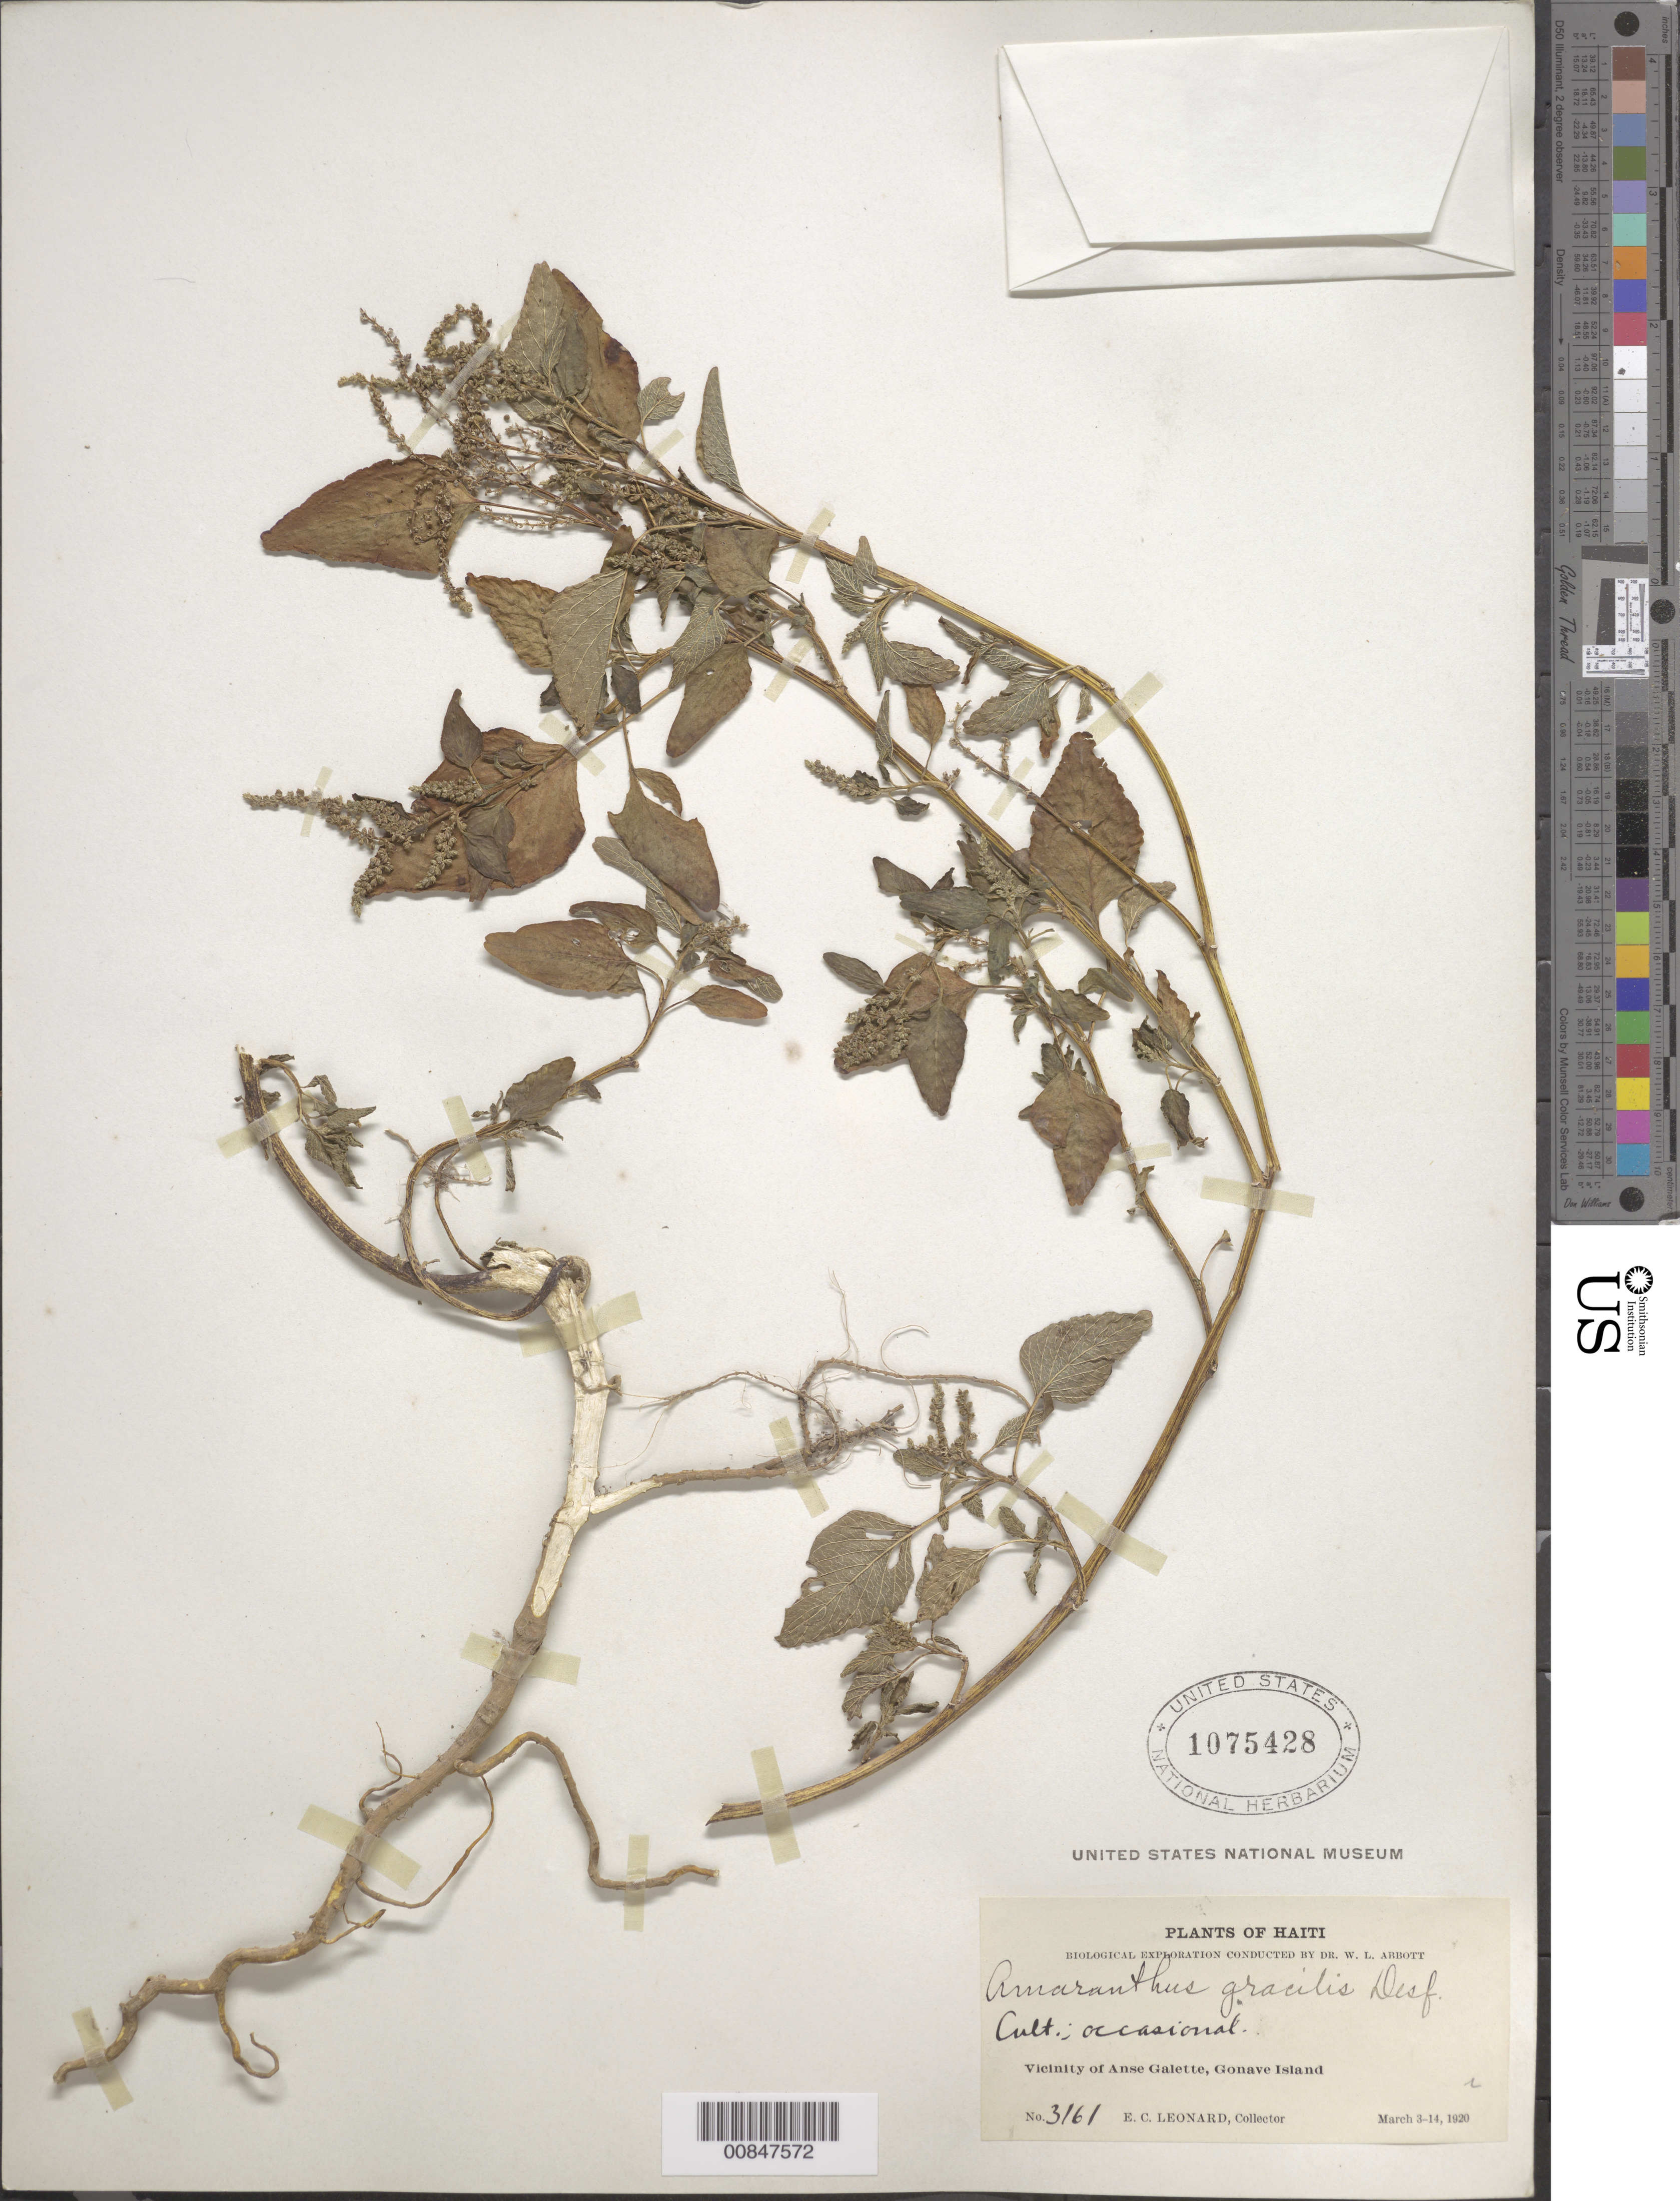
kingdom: Plantae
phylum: Tracheophyta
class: Magnoliopsida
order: Caryophyllales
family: Amaranthaceae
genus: Amaranthus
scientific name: Amaranthus viridis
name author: L.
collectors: E. C. Leonard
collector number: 3161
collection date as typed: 03 Mar 1920 to 14 Mar 1920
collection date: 1920-03-03/1920-03-14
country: Haiti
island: Gonave I.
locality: Vicinity of Anse Galette, Gonave Island.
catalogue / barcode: US 1075428